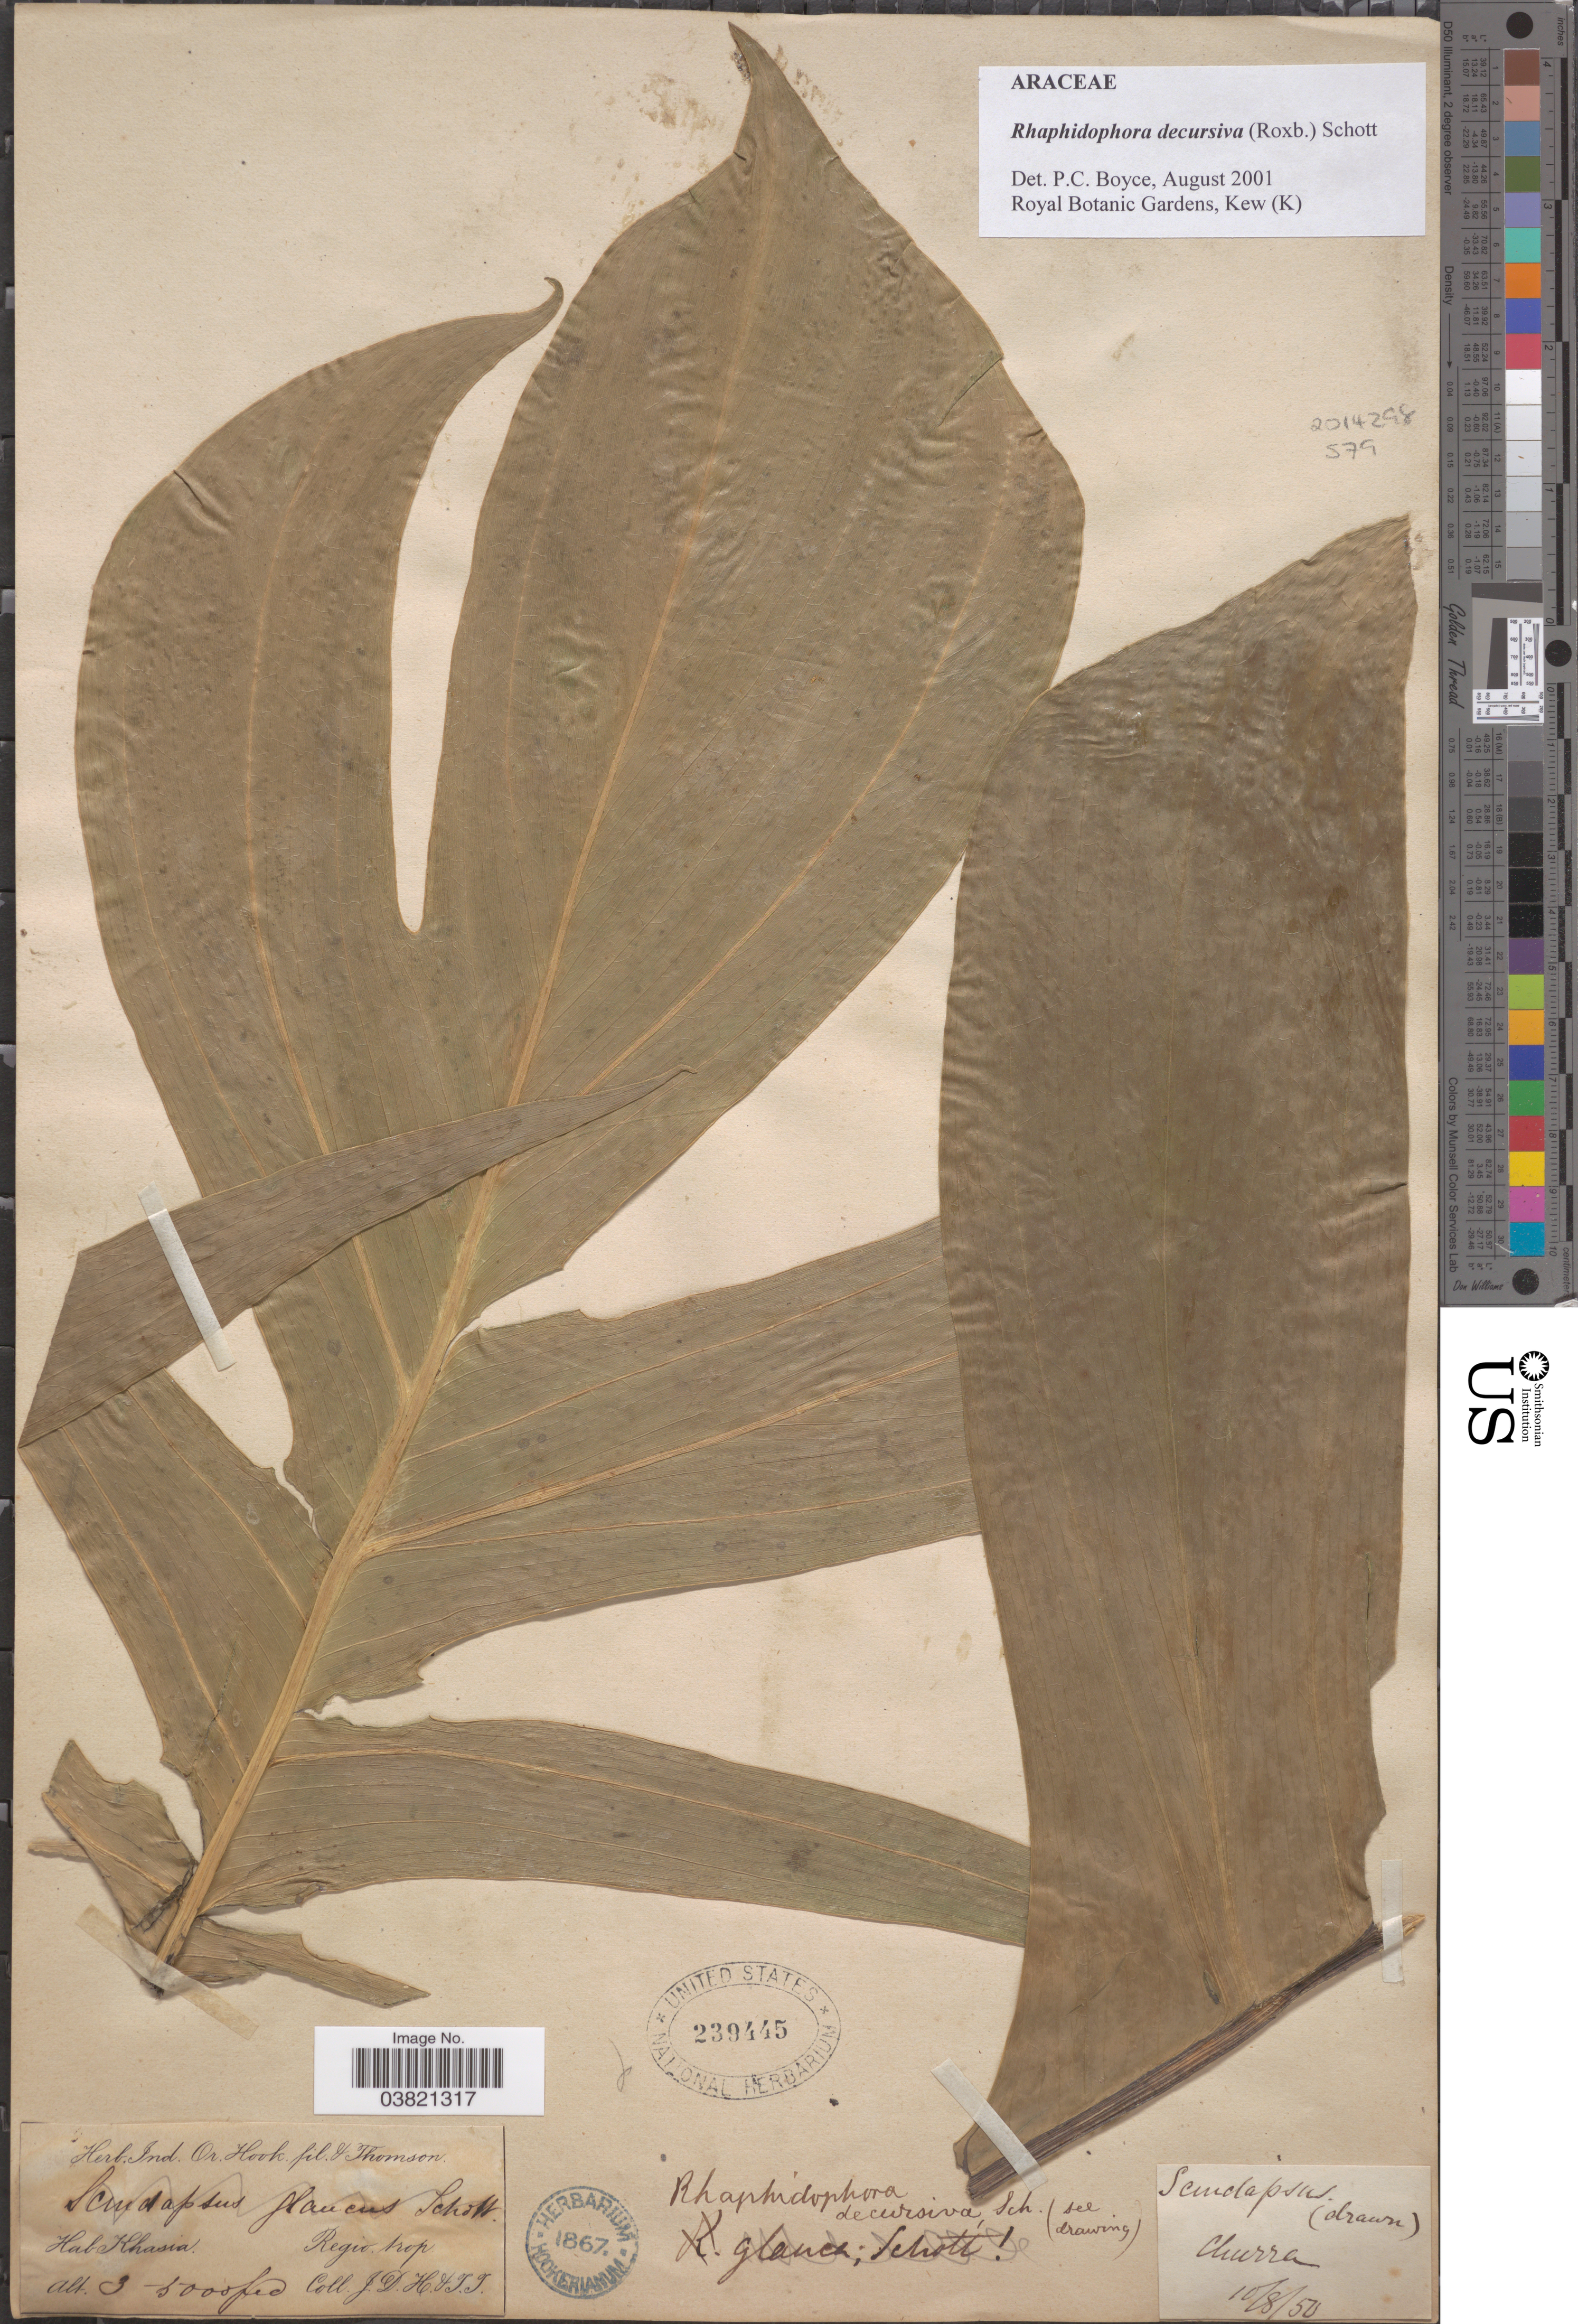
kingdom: Plantae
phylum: Tracheophyta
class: Liliopsida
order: Alismatales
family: Araceae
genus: Rhaphidophora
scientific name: Rhaphidophora decursiva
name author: (Roxb.) Schott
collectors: J. D. Hooker & T. Thomson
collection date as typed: Transcribed d/m/y: 10/8/50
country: India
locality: Khasia. Regio trop. Churra.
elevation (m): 914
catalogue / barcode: US 239445